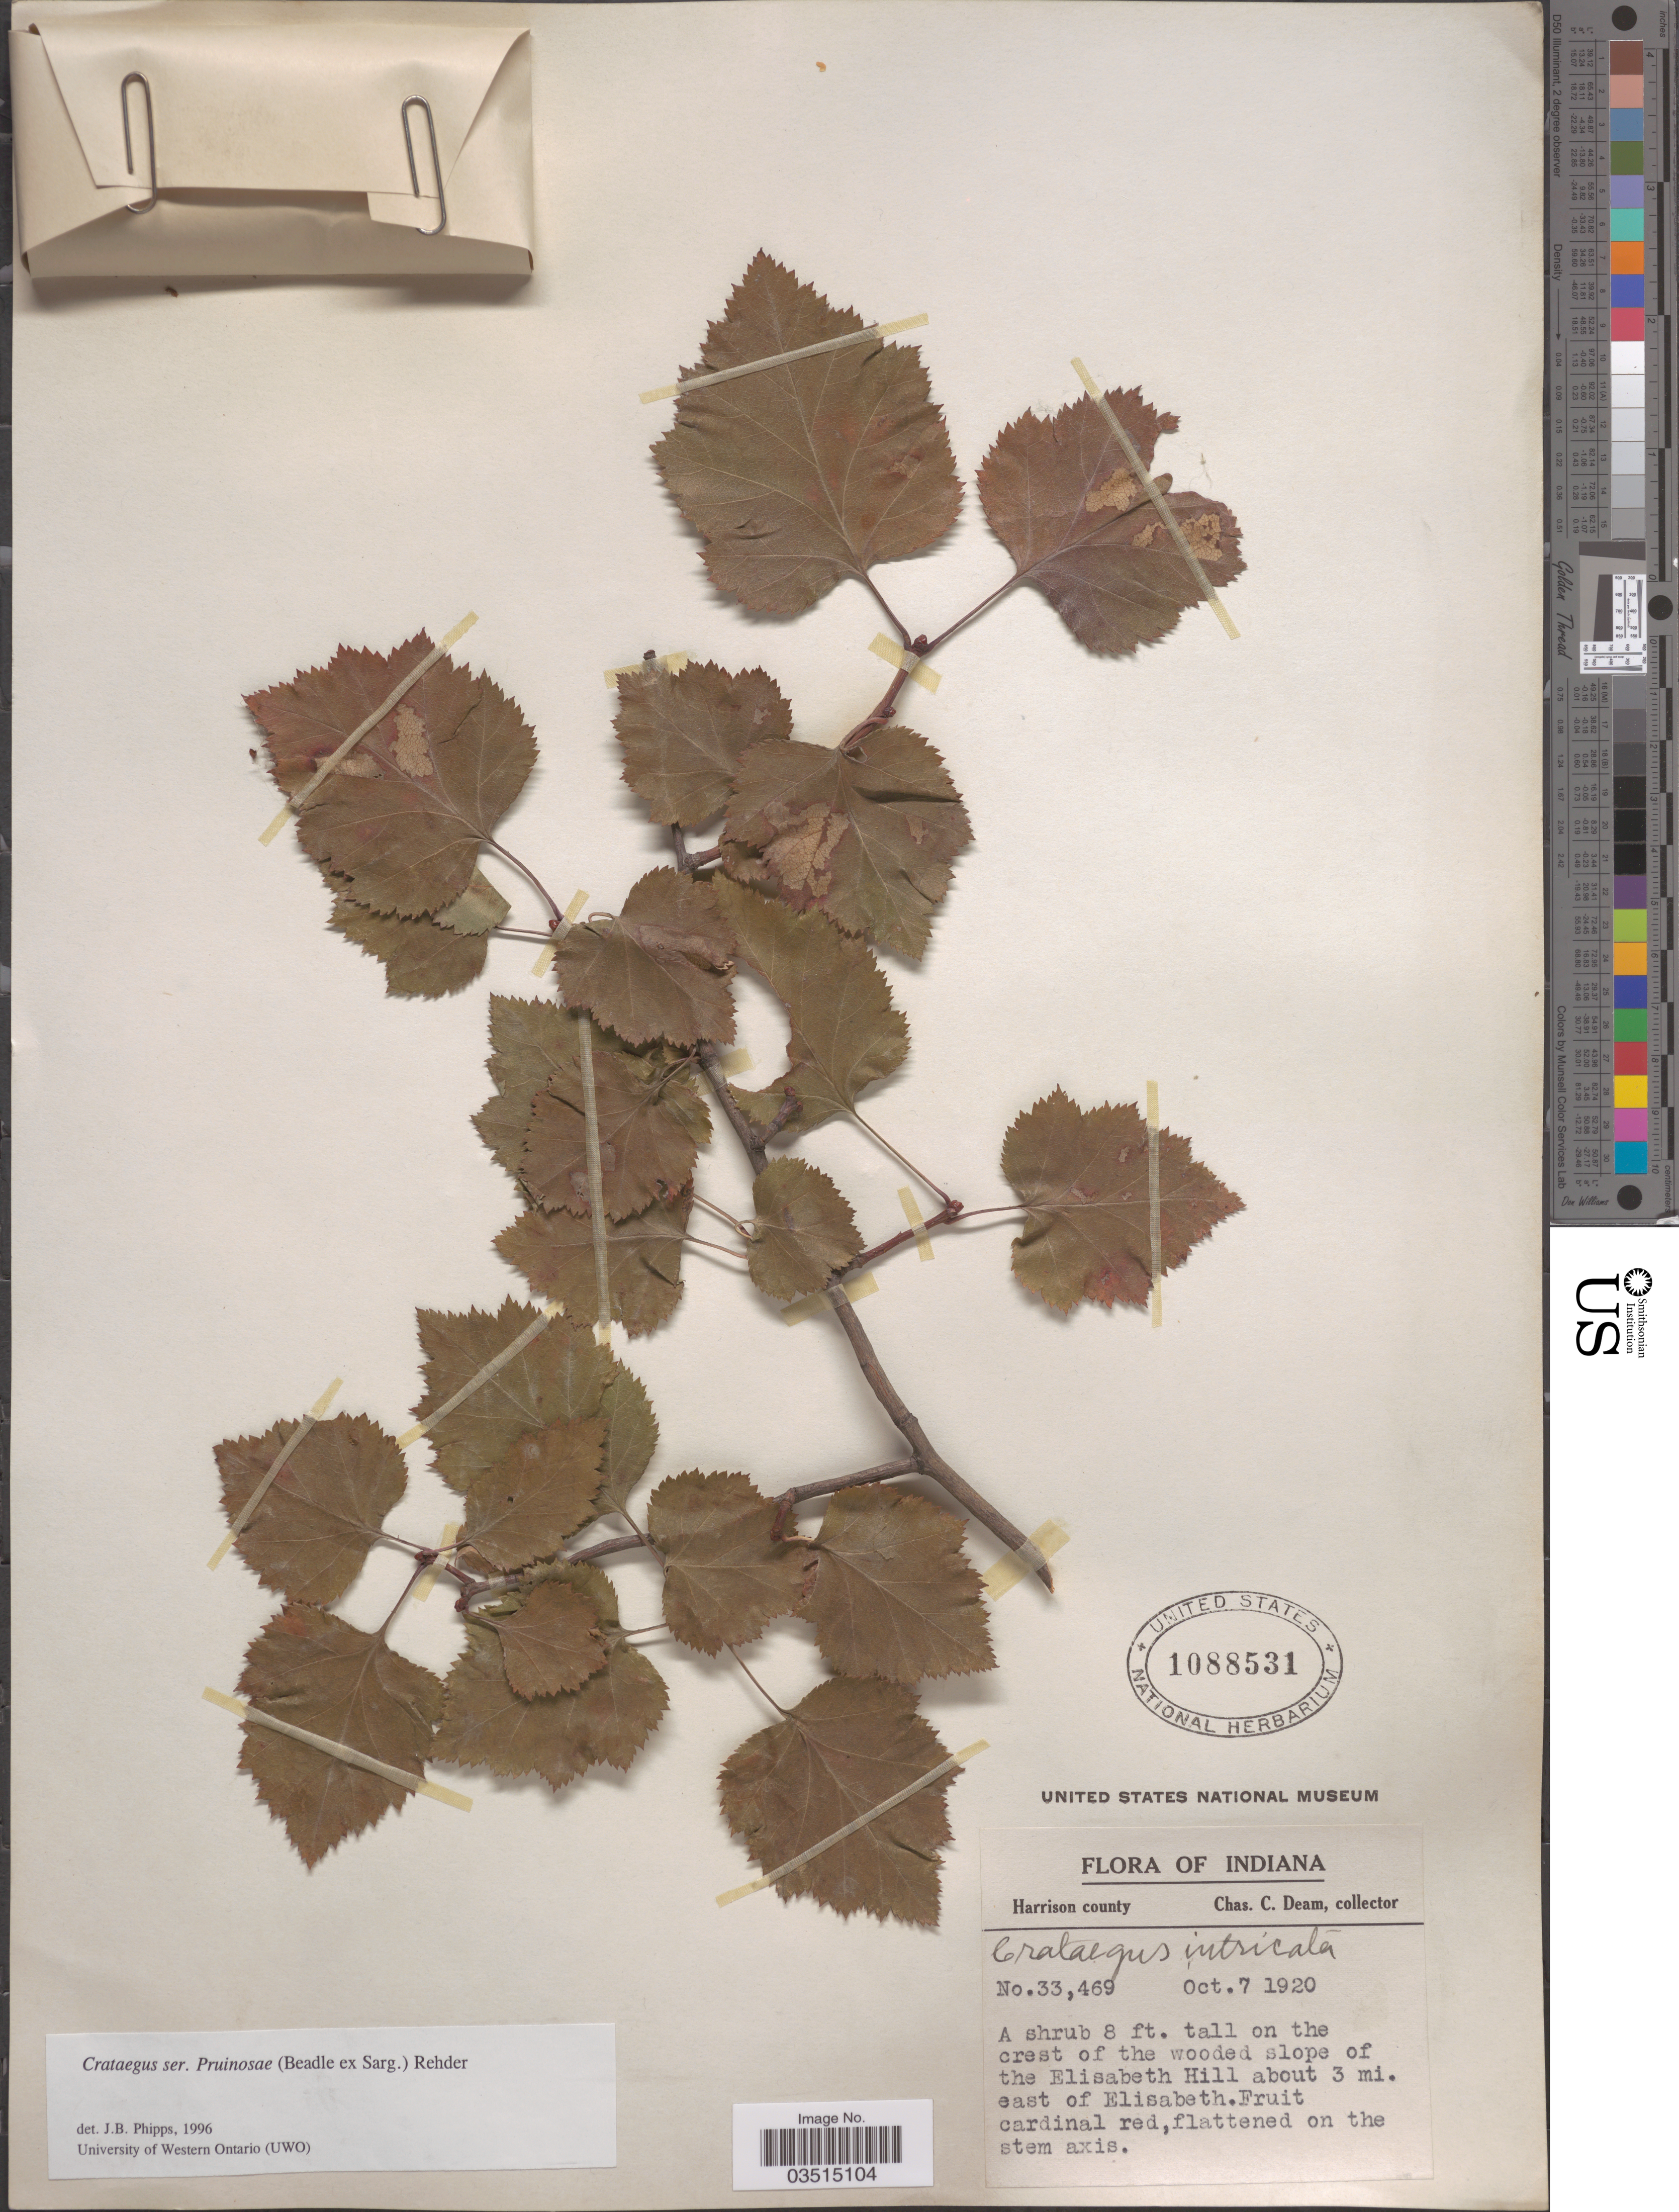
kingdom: Plantae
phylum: Tracheophyta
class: Magnoliopsida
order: Rosales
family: Rosaceae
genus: Crataegus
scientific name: Crataegus intricata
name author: Lange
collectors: C. C. Deam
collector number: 33469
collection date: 1920-10-07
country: United States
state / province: Indiana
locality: Harrison county. Wooded slope of the Elisabeth Hill about 3 mi. east of Elisabeth.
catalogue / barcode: US 1088531